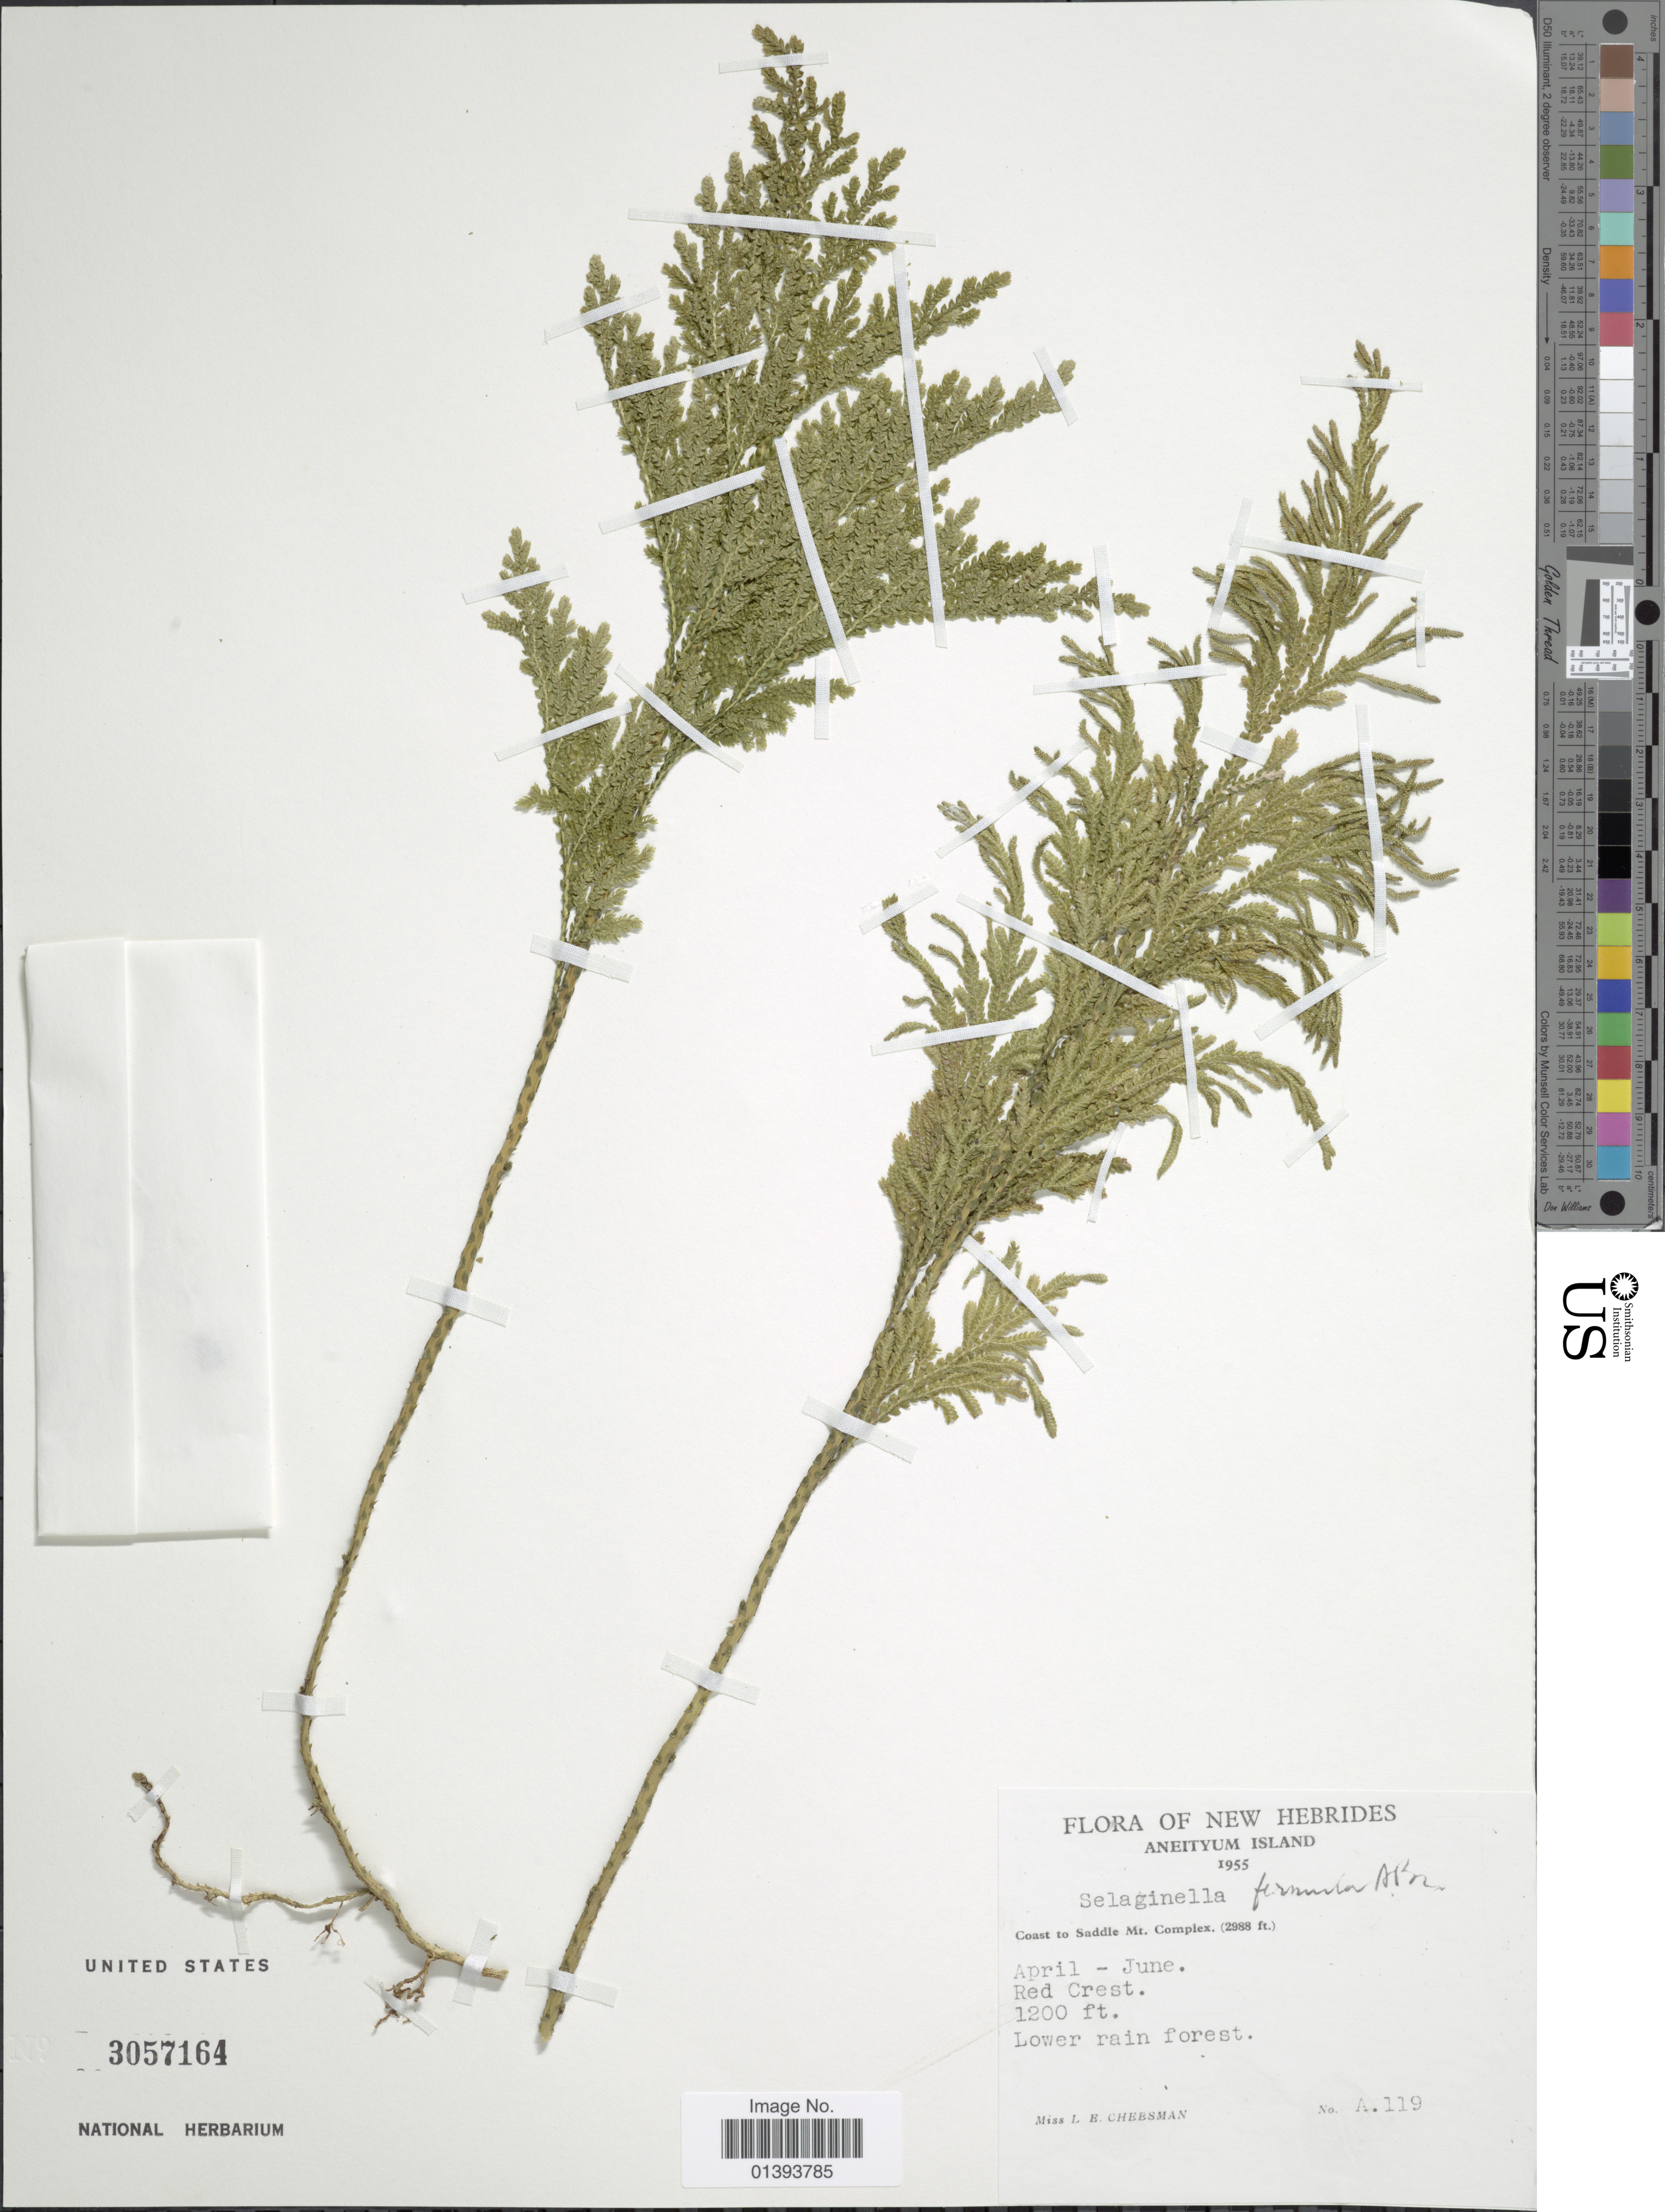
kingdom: Plantae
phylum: Tracheophyta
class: Lycopodiopsida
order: Selaginellales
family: Selaginellaceae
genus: Selaginella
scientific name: Selaginella firmula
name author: A. Br.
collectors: L. E. Cheesman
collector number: A119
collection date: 1955-04/1955-06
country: Vanuatu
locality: New Hebrides, Aneityum, Red crest, lower rain forest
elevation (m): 366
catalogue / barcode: US 3057164